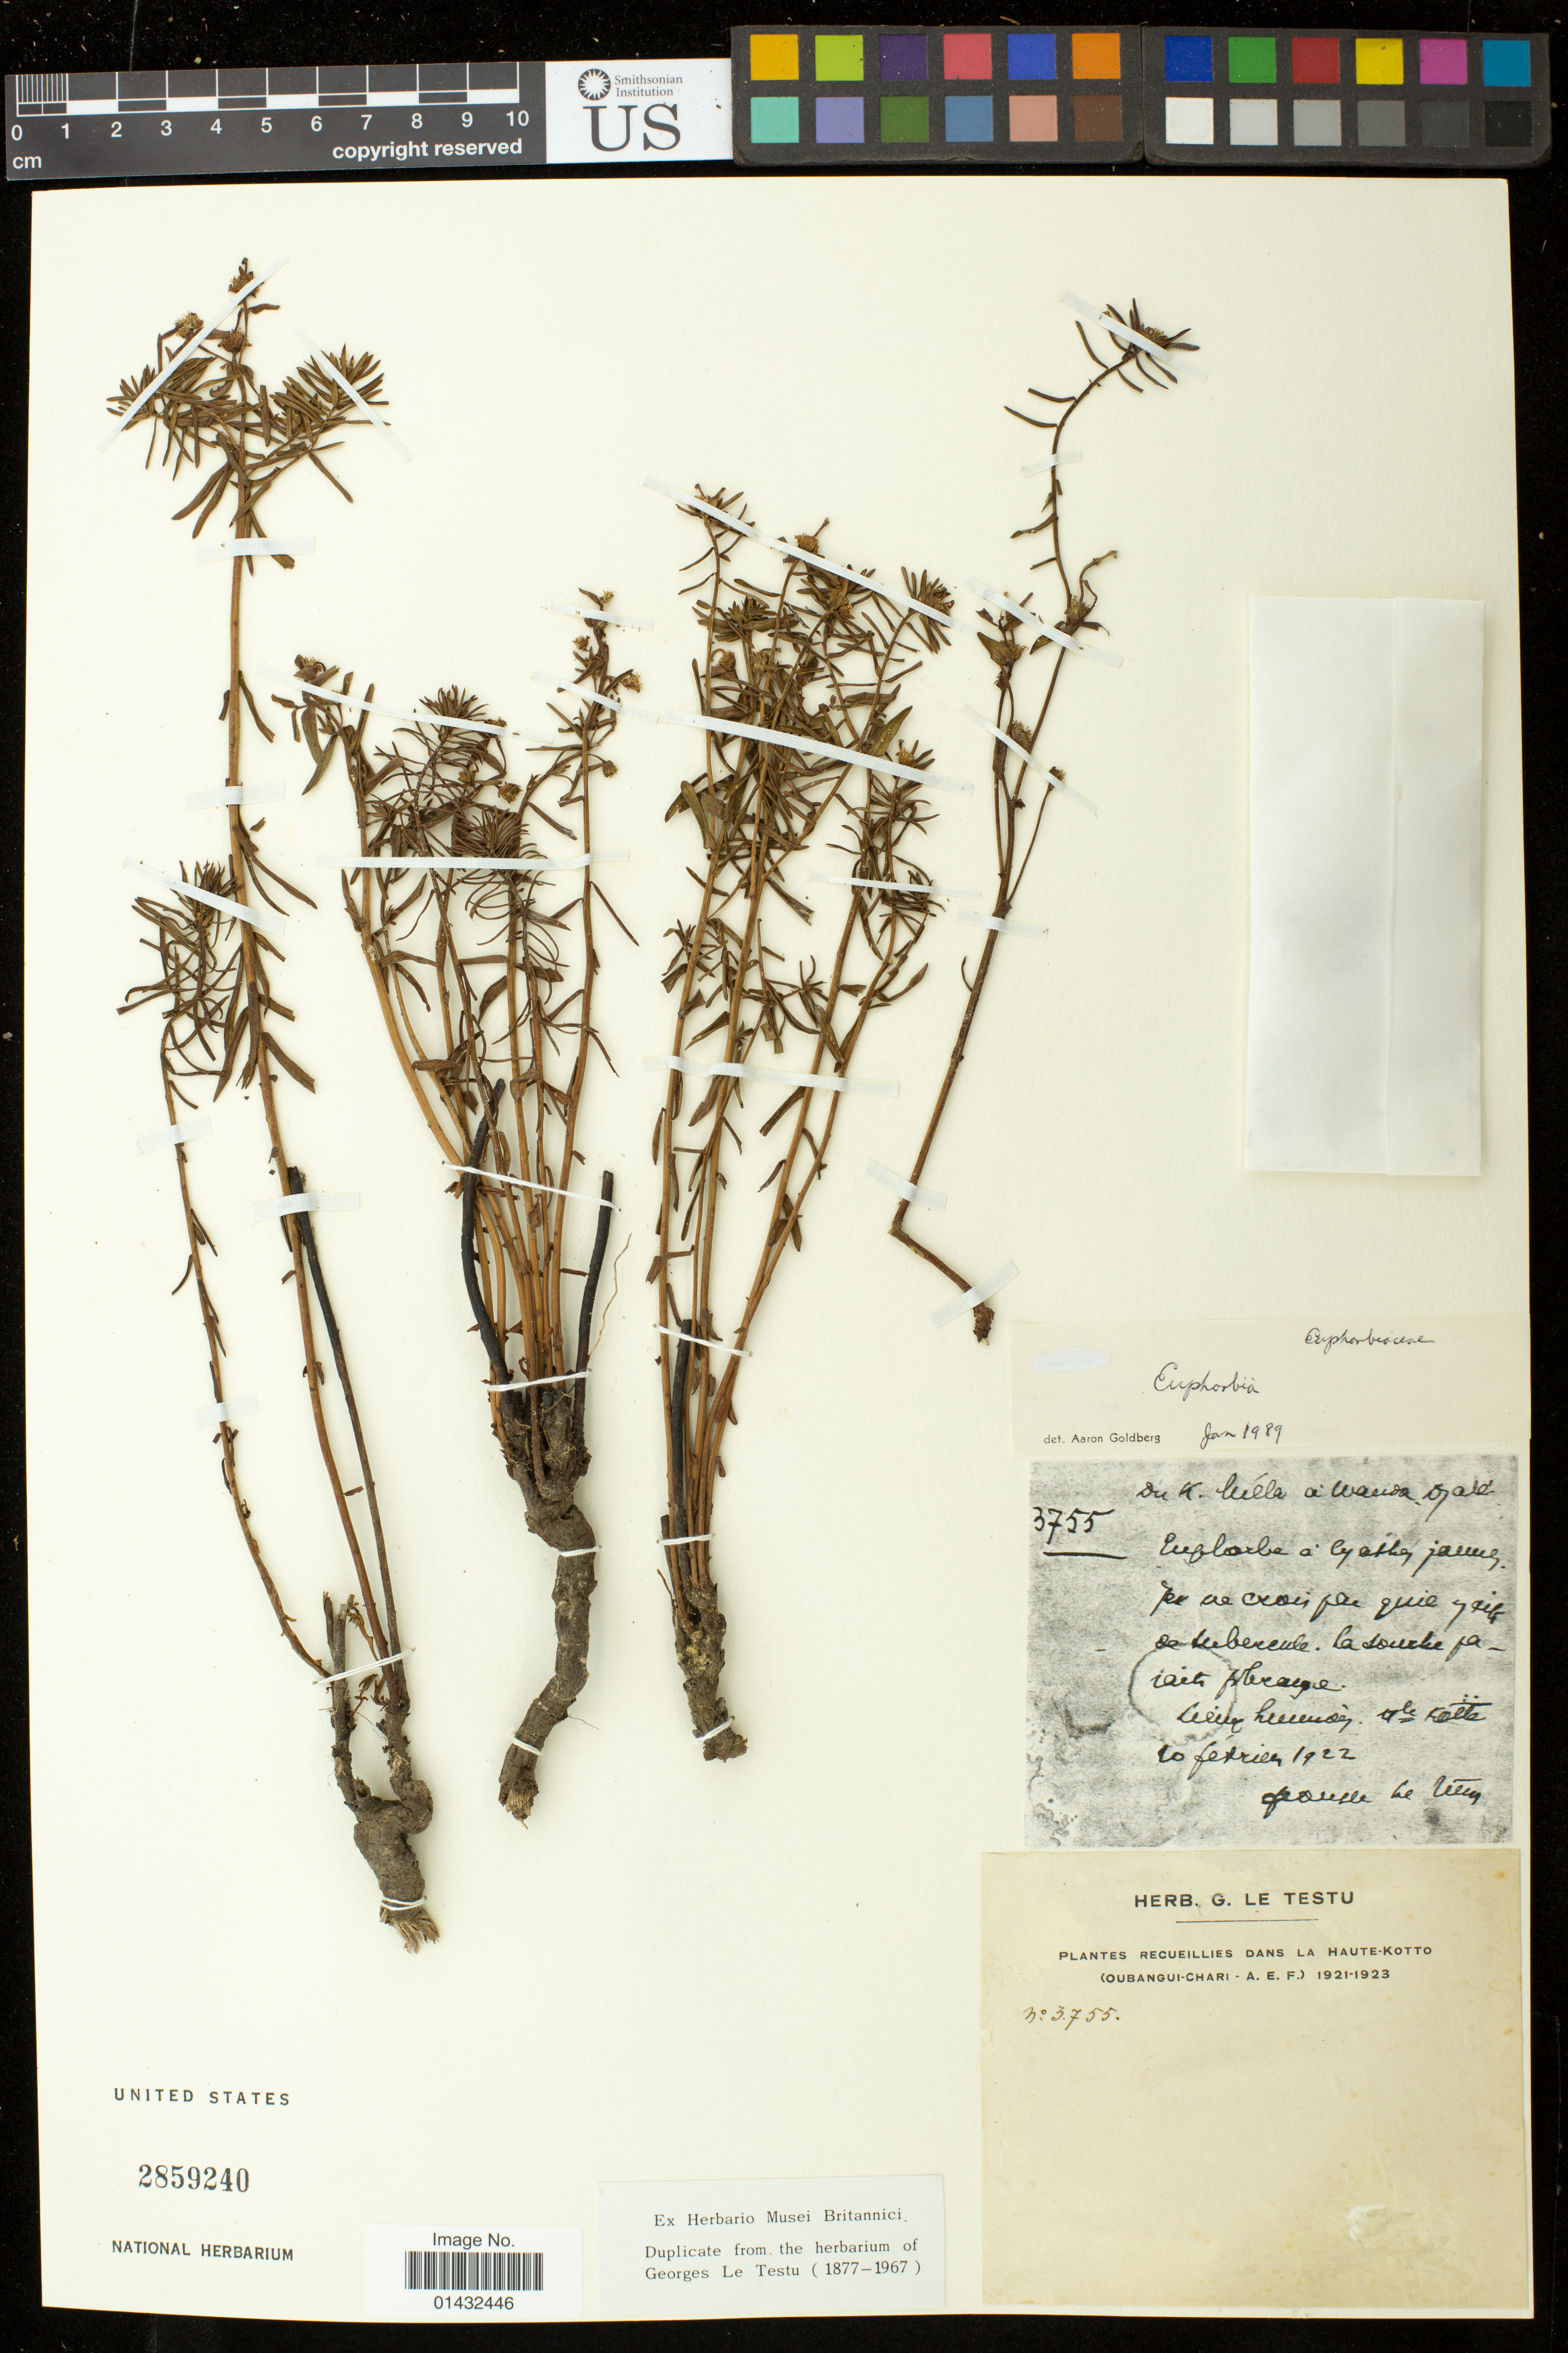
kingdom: Plantae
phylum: Tracheophyta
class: Magnoliopsida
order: Malpighiales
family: Euphorbiaceae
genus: Euphorbia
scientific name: Euphorbia sp.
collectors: G. Le Testu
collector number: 3755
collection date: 1922-02-20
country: Central African Republic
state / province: Haute-Kotto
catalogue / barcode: US 2859240